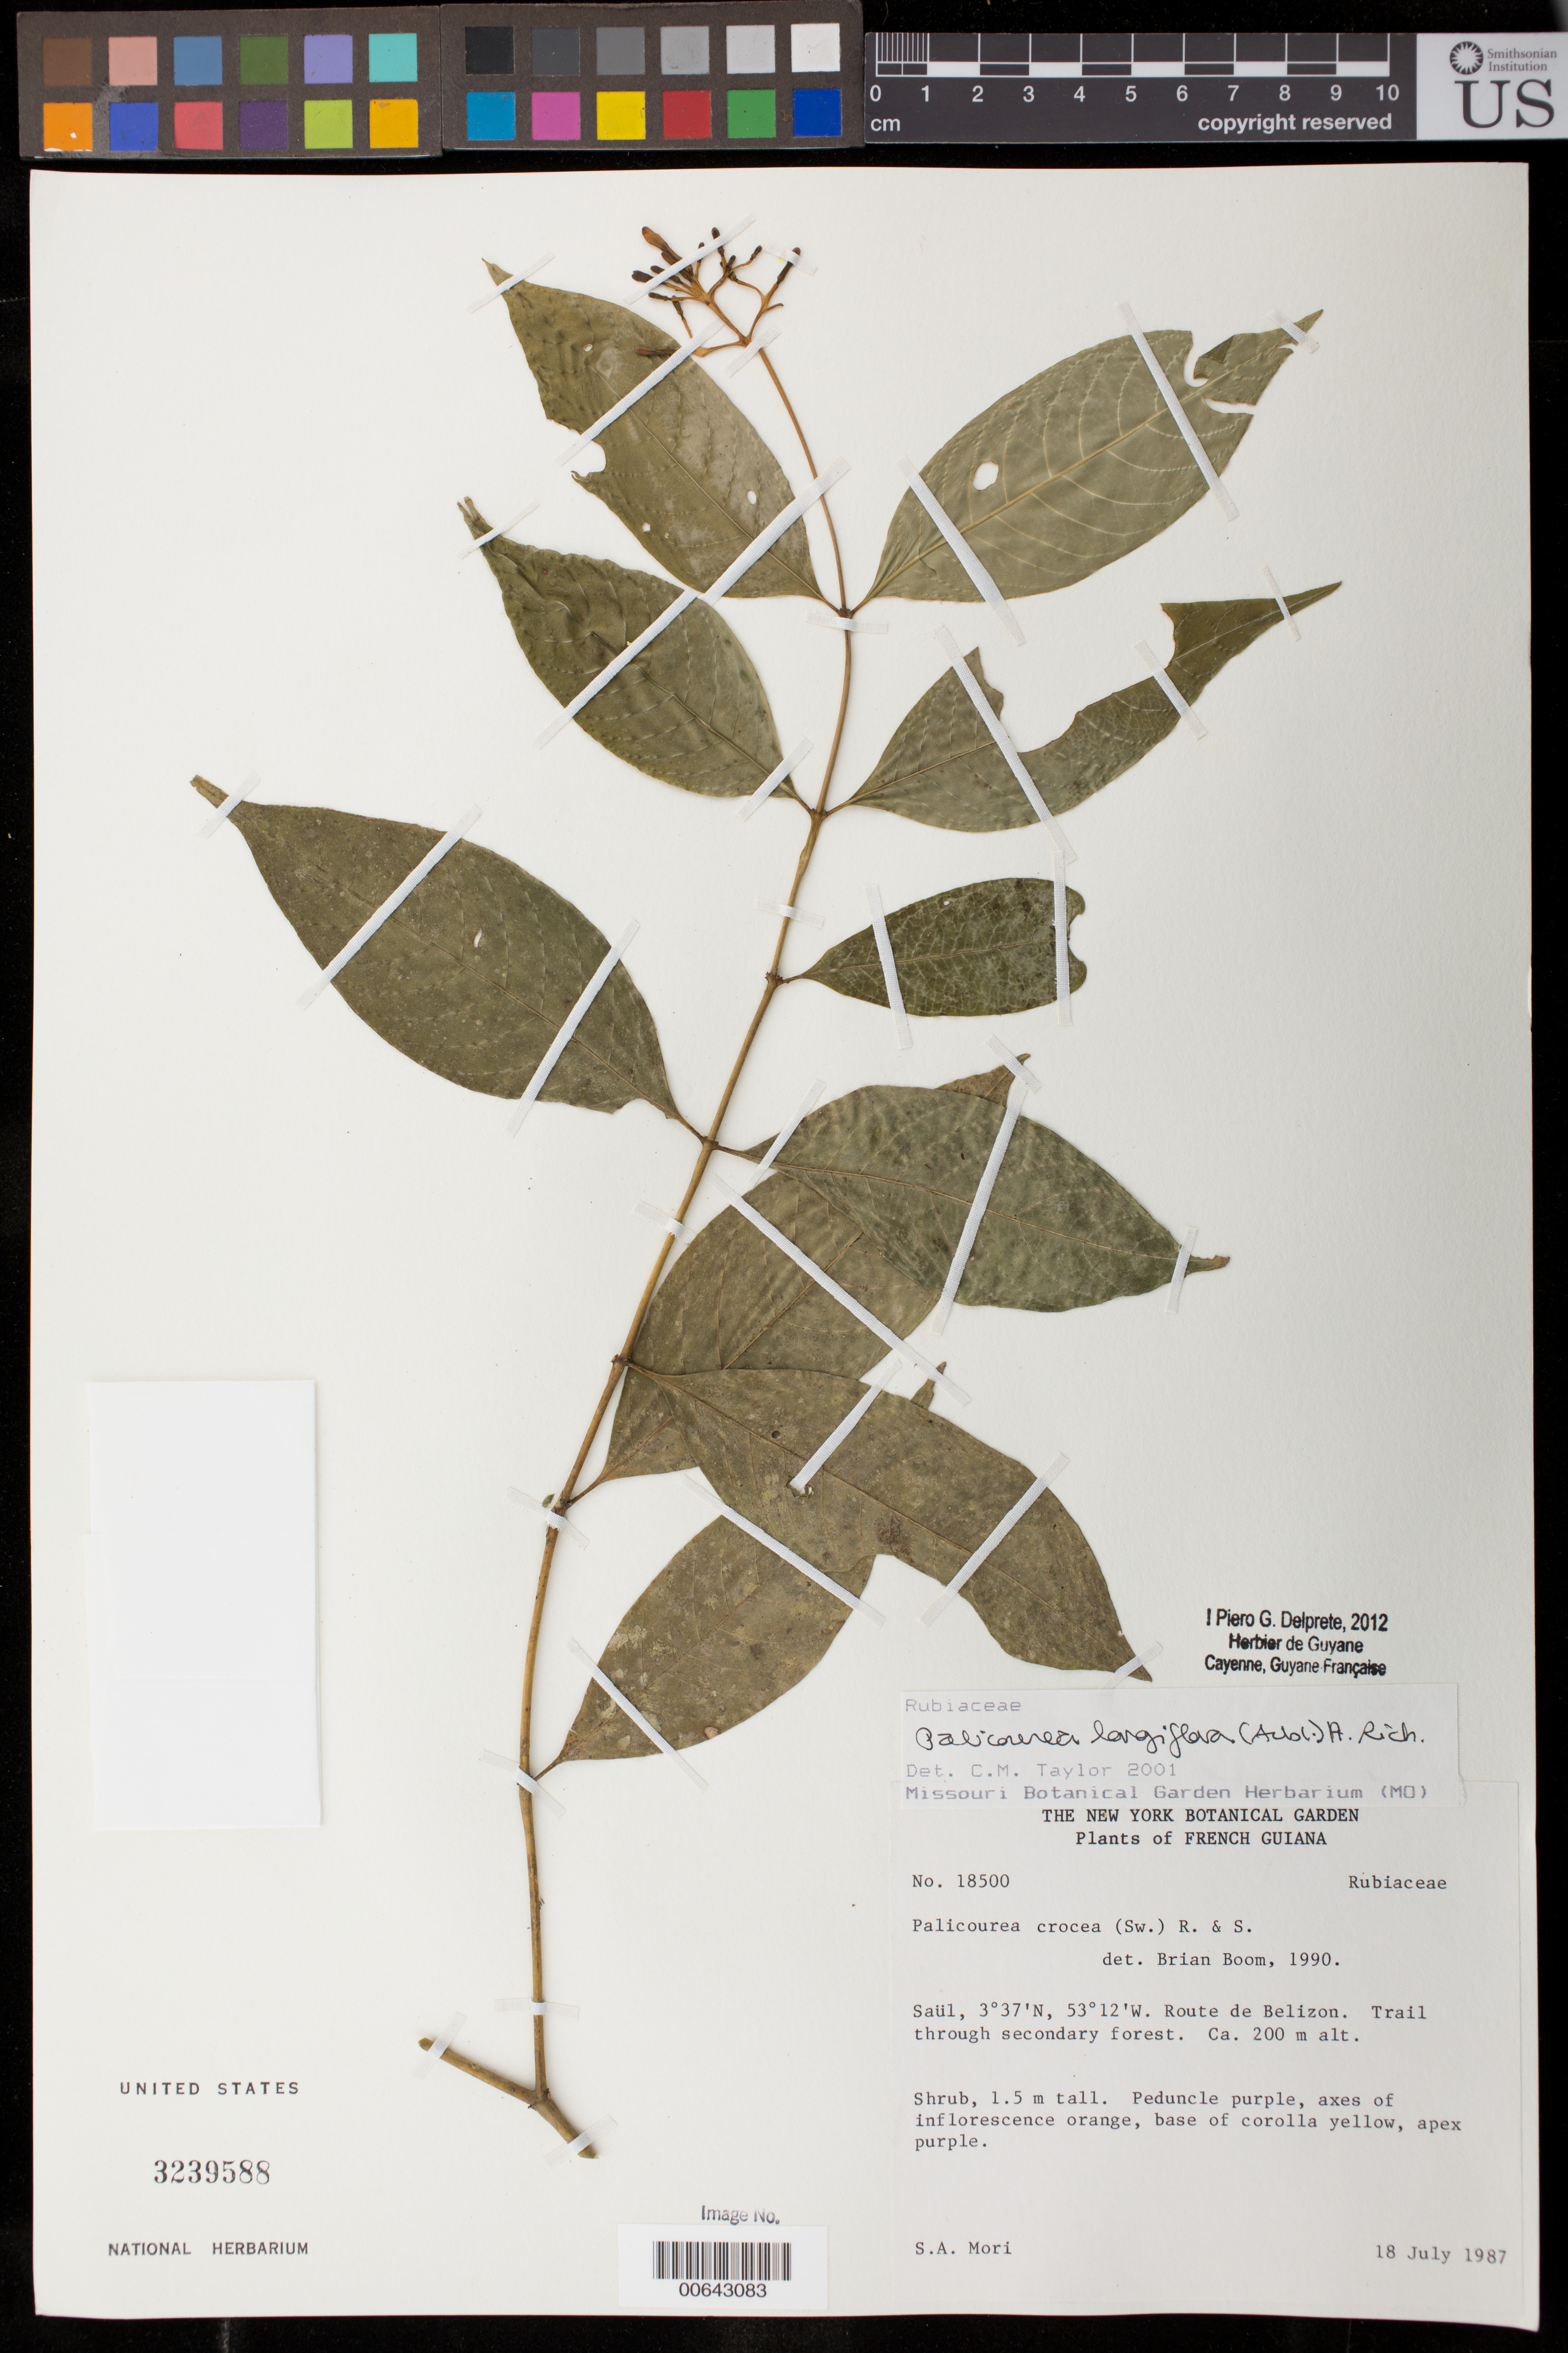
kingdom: Plantae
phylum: Tracheophyta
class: Magnoliopsida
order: Gentianales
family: Rubiaceae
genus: Palicourea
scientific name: Palicourea longiflora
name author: (Aubl.) A. Rich.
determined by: Taylor, Charlotte M.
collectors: S. Mori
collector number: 18500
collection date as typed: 18-Jul-87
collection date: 1987-07-18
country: French Guiana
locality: Saül, Route de Bélizon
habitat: Trail through secondary forest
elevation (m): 200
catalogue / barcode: US 3239588